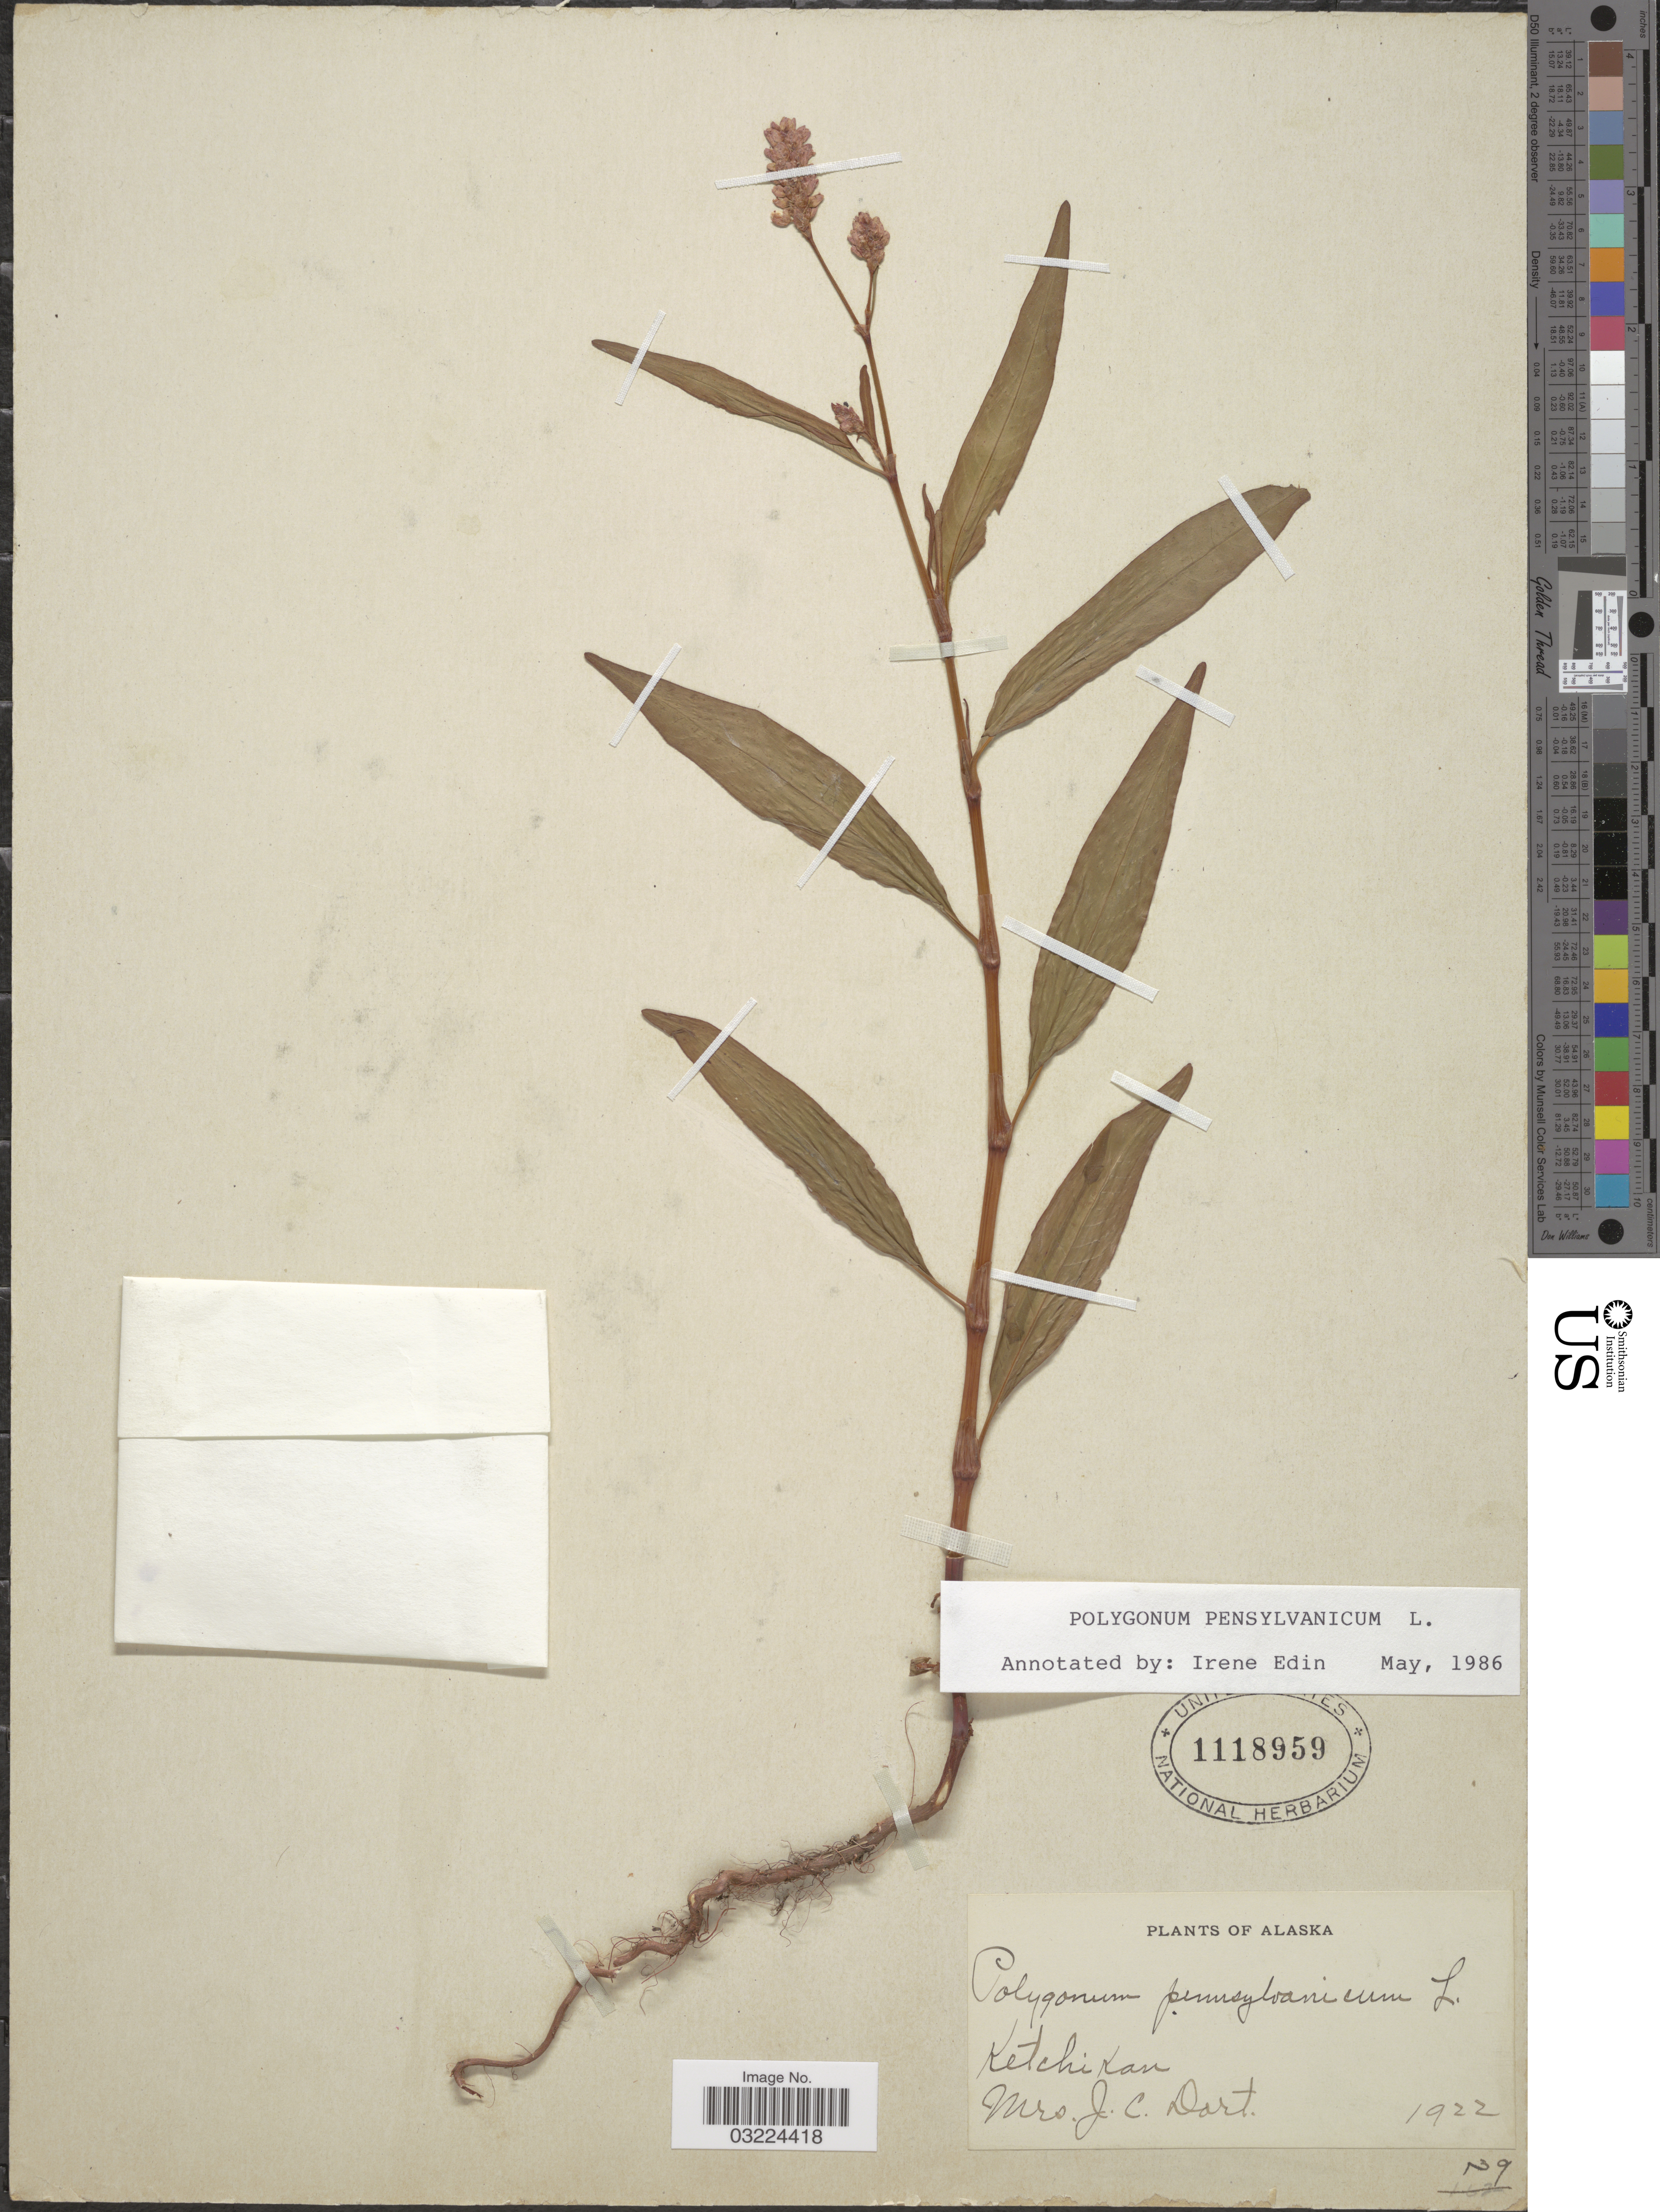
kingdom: Plantae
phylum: Tracheophyta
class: Magnoliopsida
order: Caryophyllales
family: Polygonaceae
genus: Persicaria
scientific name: Persicaria pensylvanica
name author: (L.) M. Gómez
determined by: Atha, D. E.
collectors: J. Dort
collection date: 1922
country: United States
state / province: Alaska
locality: Ketchikan.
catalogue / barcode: US 1118959